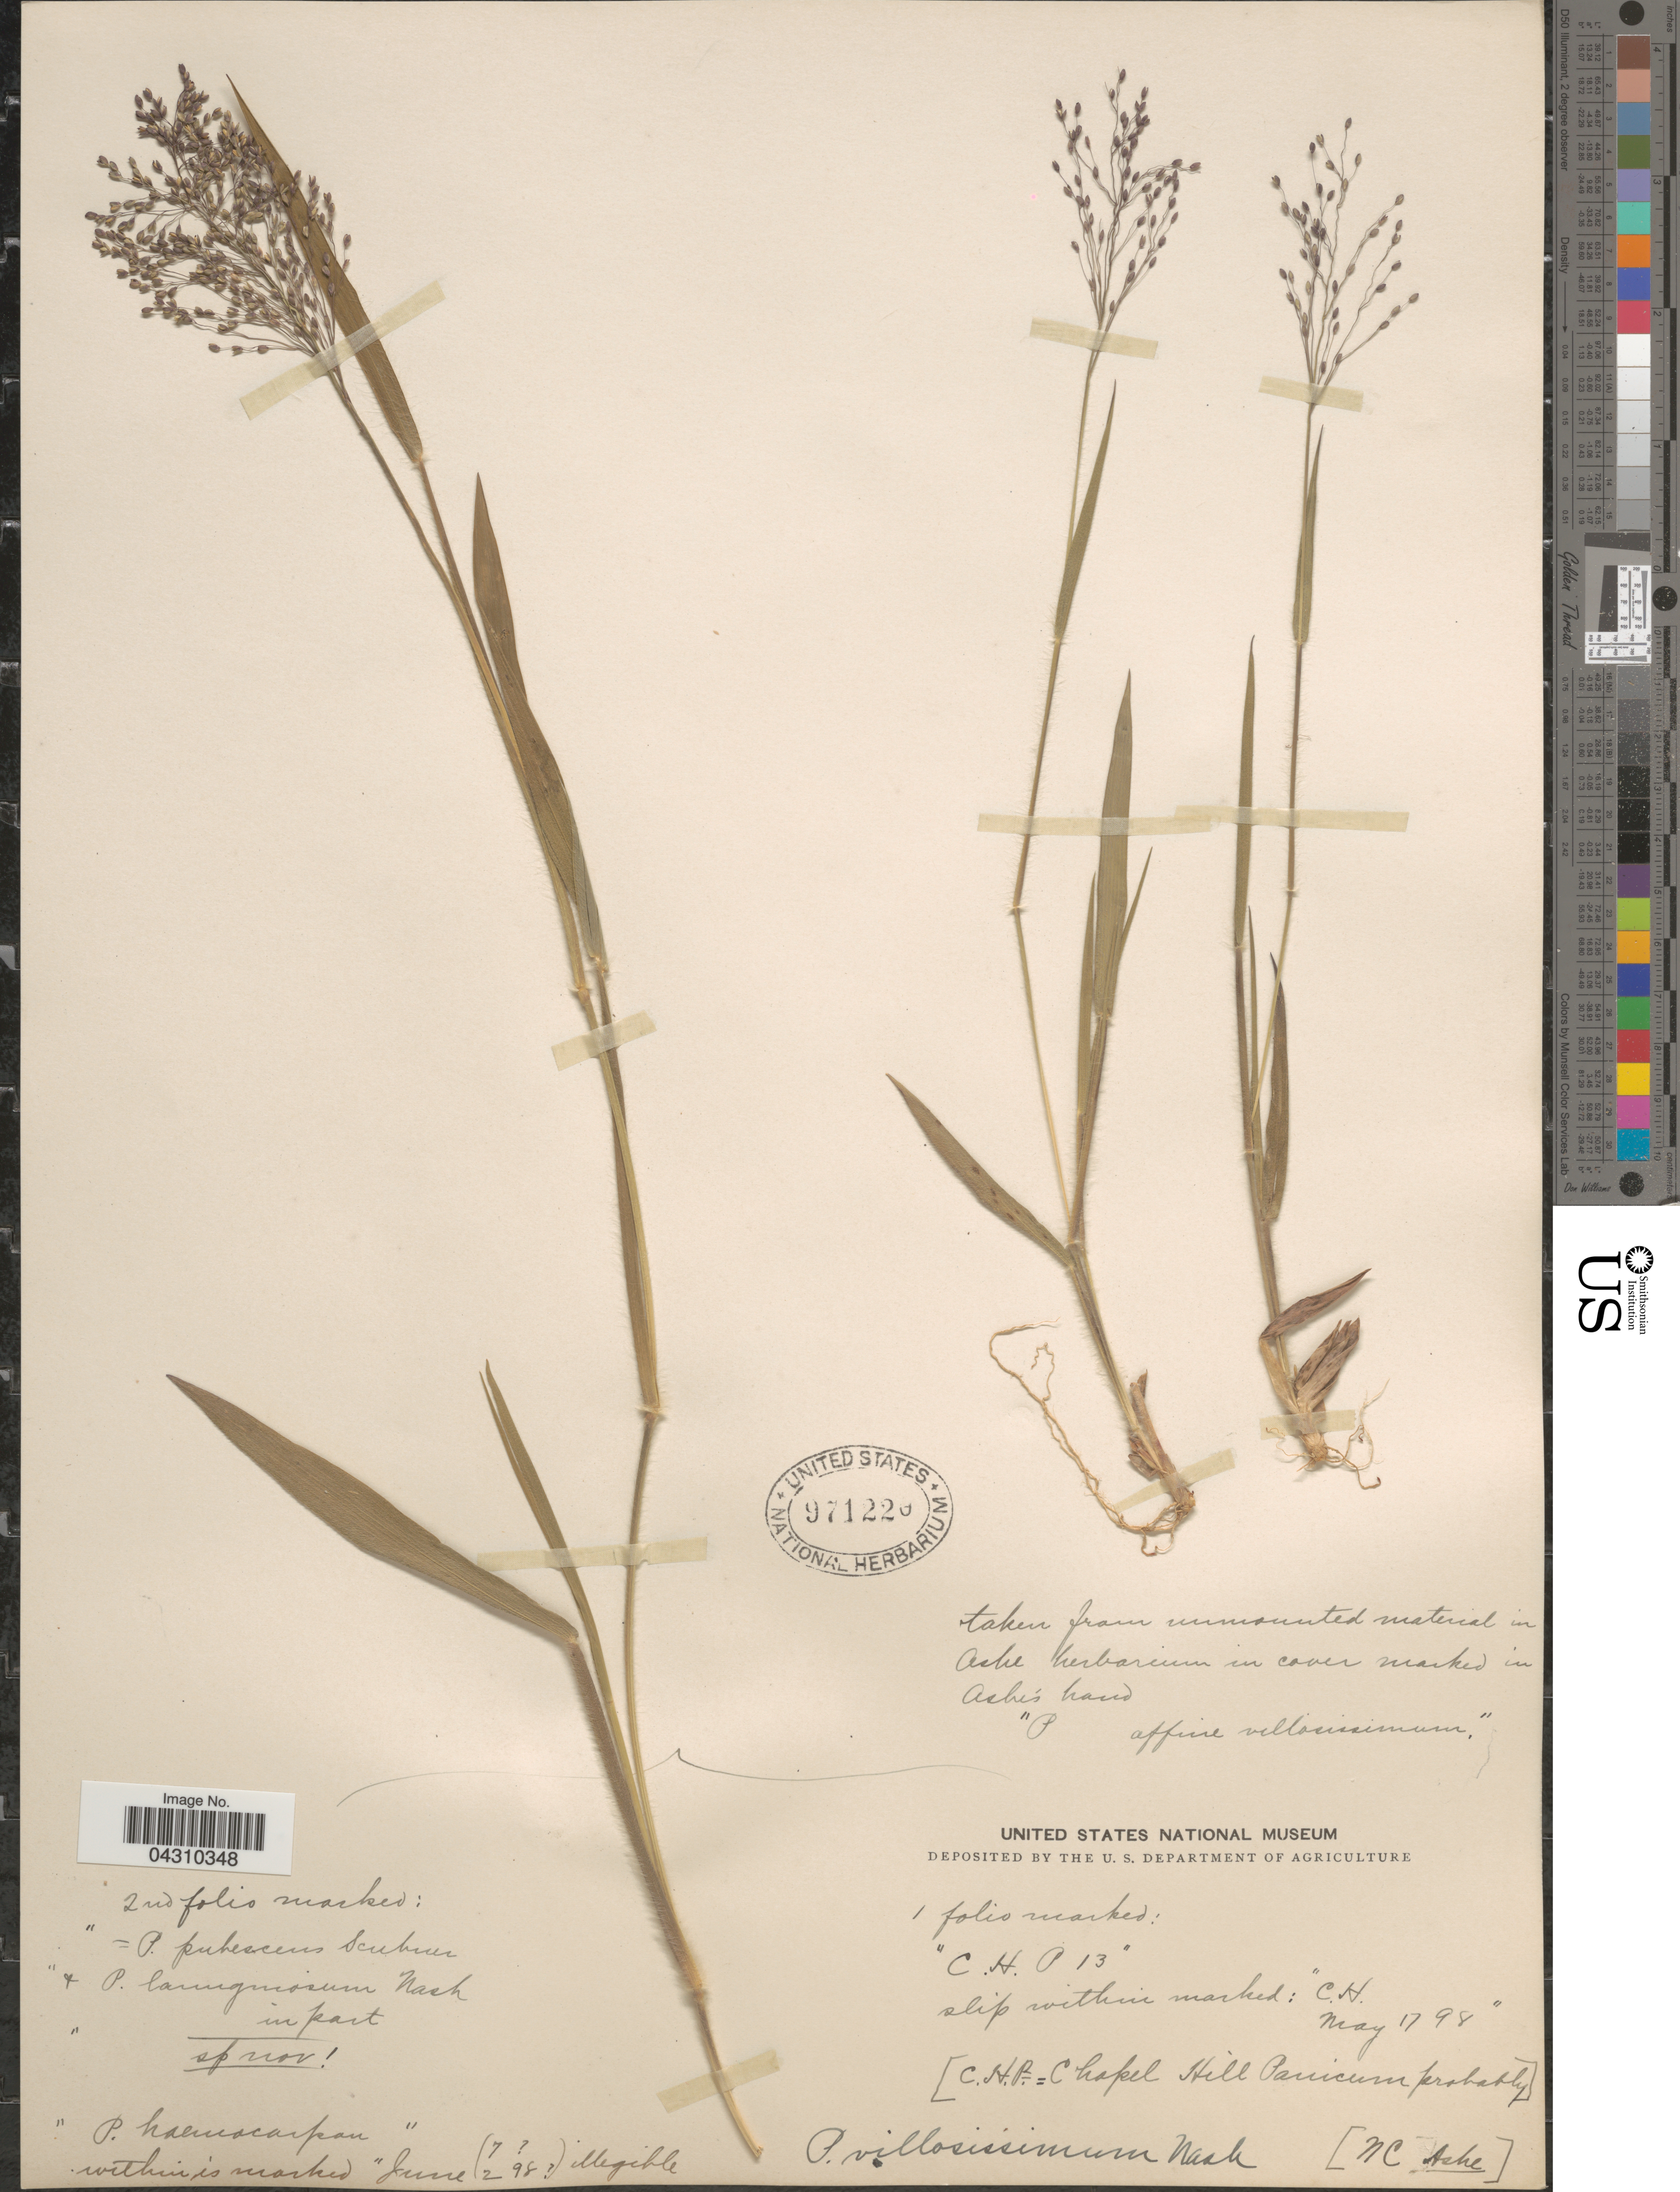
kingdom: Plantae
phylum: Tracheophyta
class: Liliopsida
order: Poales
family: Poaceae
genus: Dichanthelium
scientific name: Dichanthelium acuminatum var. acuminatum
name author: (Sw.) Gould & C.A. Clark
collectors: C. H. P.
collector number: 13?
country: United States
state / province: North Carolina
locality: Ashe.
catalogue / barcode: US 971220